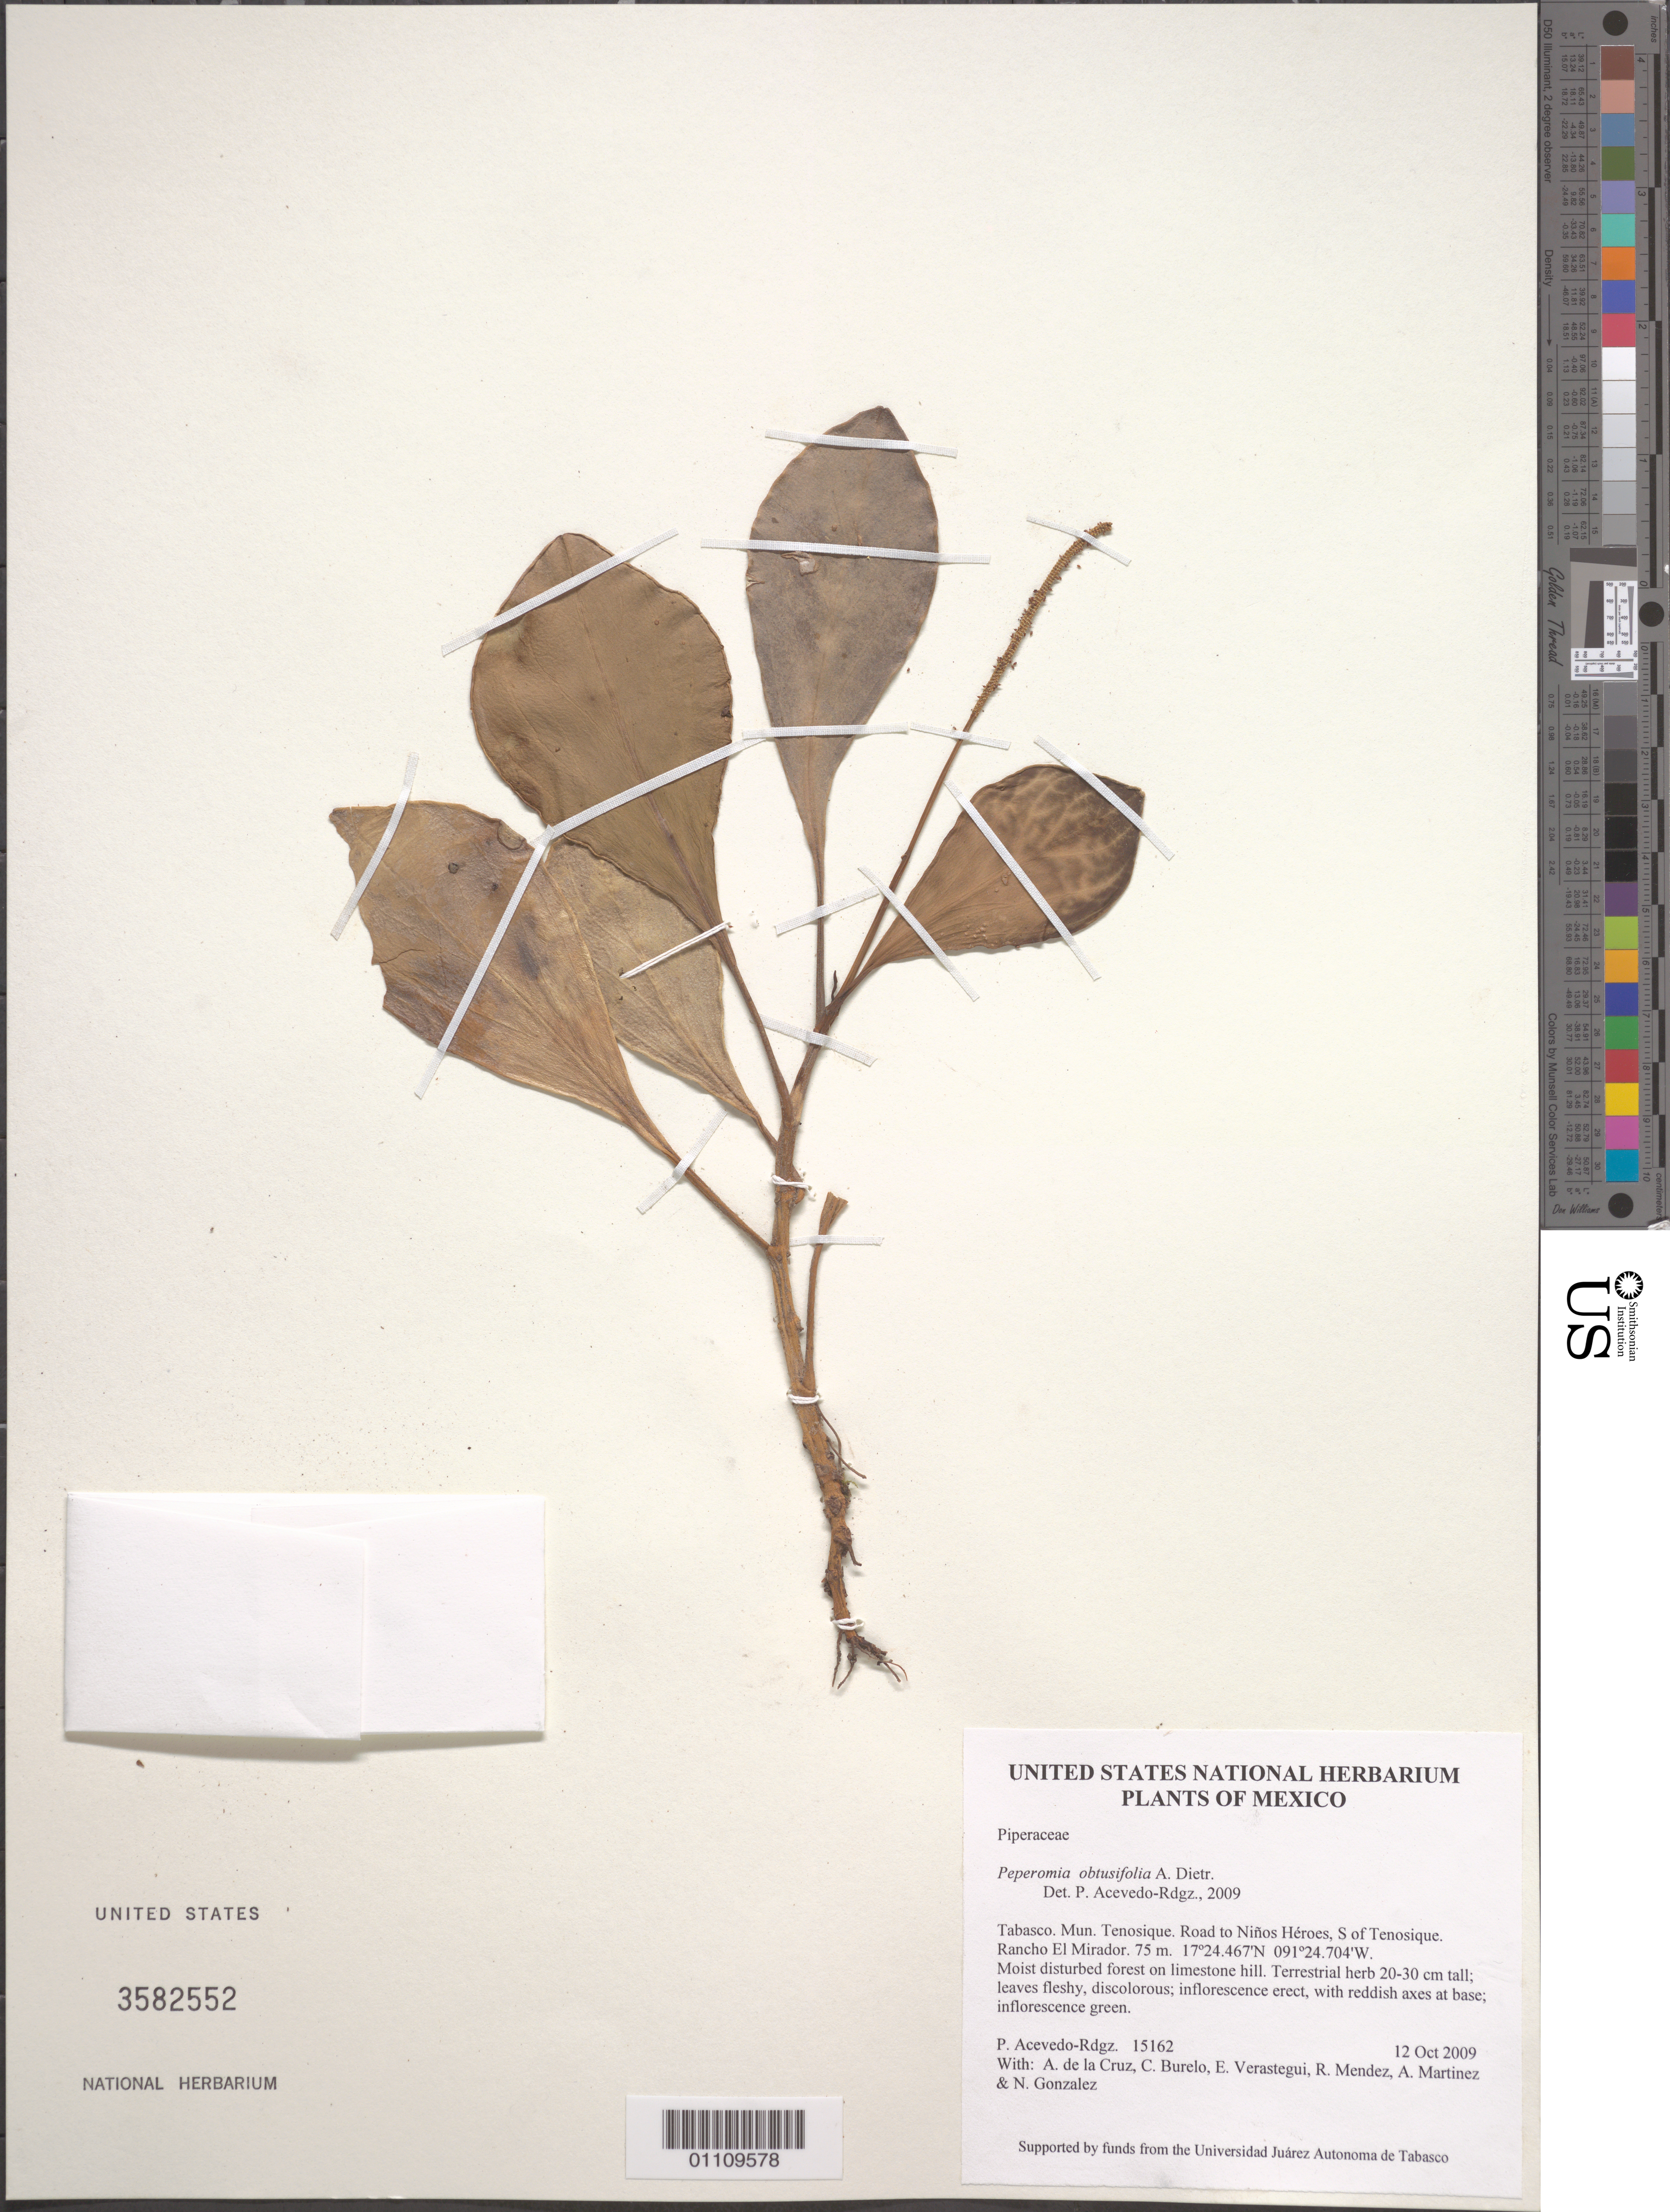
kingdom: Plantae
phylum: Tracheophyta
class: Magnoliopsida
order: Piperales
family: Piperaceae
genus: Peperomia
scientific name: Peperomia obtusifolia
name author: (L.) A. Dietr.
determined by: Acevedo-Rodríguez, P., (BOT), Smithsonian Institution - National Museum of Natural History (UNITED STATES)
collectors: P. Acevedo-Rodr., A. de la Cruz, C. Burelo, E. Verastegui, R. Mendez & A. Martinez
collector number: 15162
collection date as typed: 12 Oct 2009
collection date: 2009-10-12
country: Mexico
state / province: Tabasco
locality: Mun. Tenosique. Road to Niños Héroes, S of Tenosique. Rancho El Mirador.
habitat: Moist disturbed forest on limestone hill.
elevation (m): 75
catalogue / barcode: US 3582552